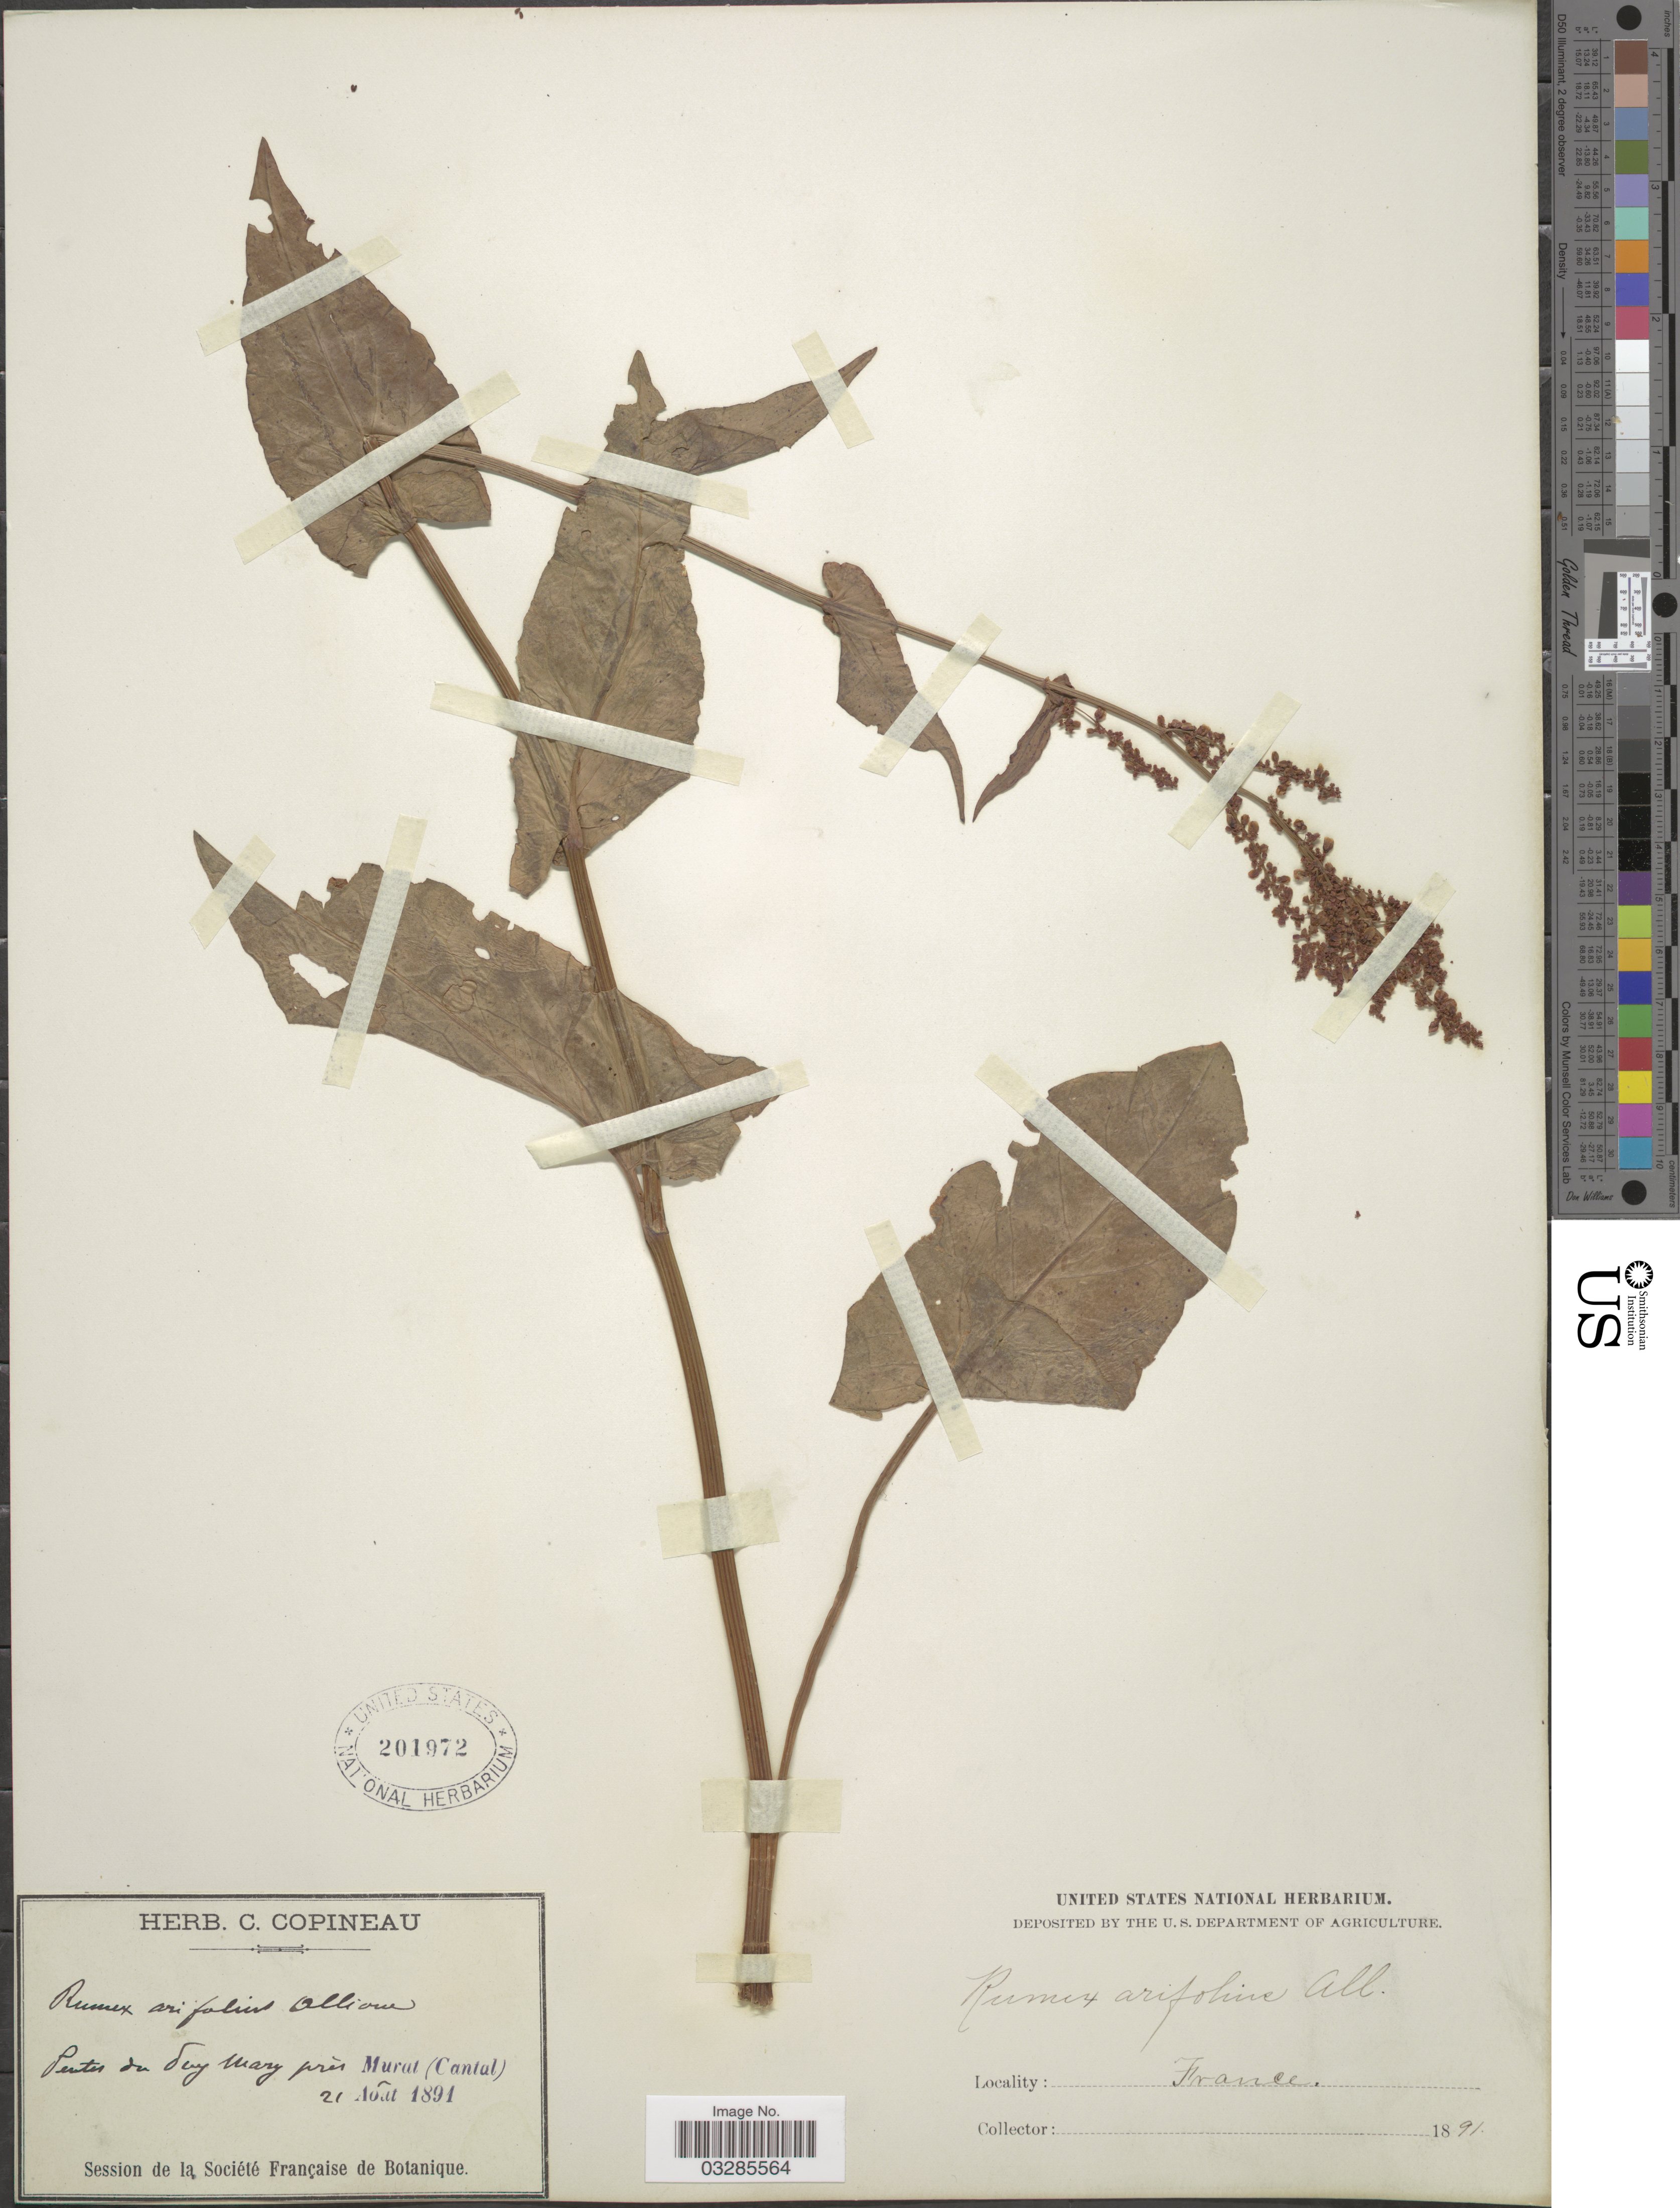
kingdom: Plantae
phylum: Tracheophyta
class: Magnoliopsida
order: Caryophyllales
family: Polygonaceae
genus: Rumex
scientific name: Rumex arifolius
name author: All.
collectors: ex herb. C. Copineau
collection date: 1891-08-21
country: France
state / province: Auvergne-Rhône-Alpes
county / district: Cantal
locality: Pentes du Puy Mary près Murat (Cantal).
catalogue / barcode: US 201972